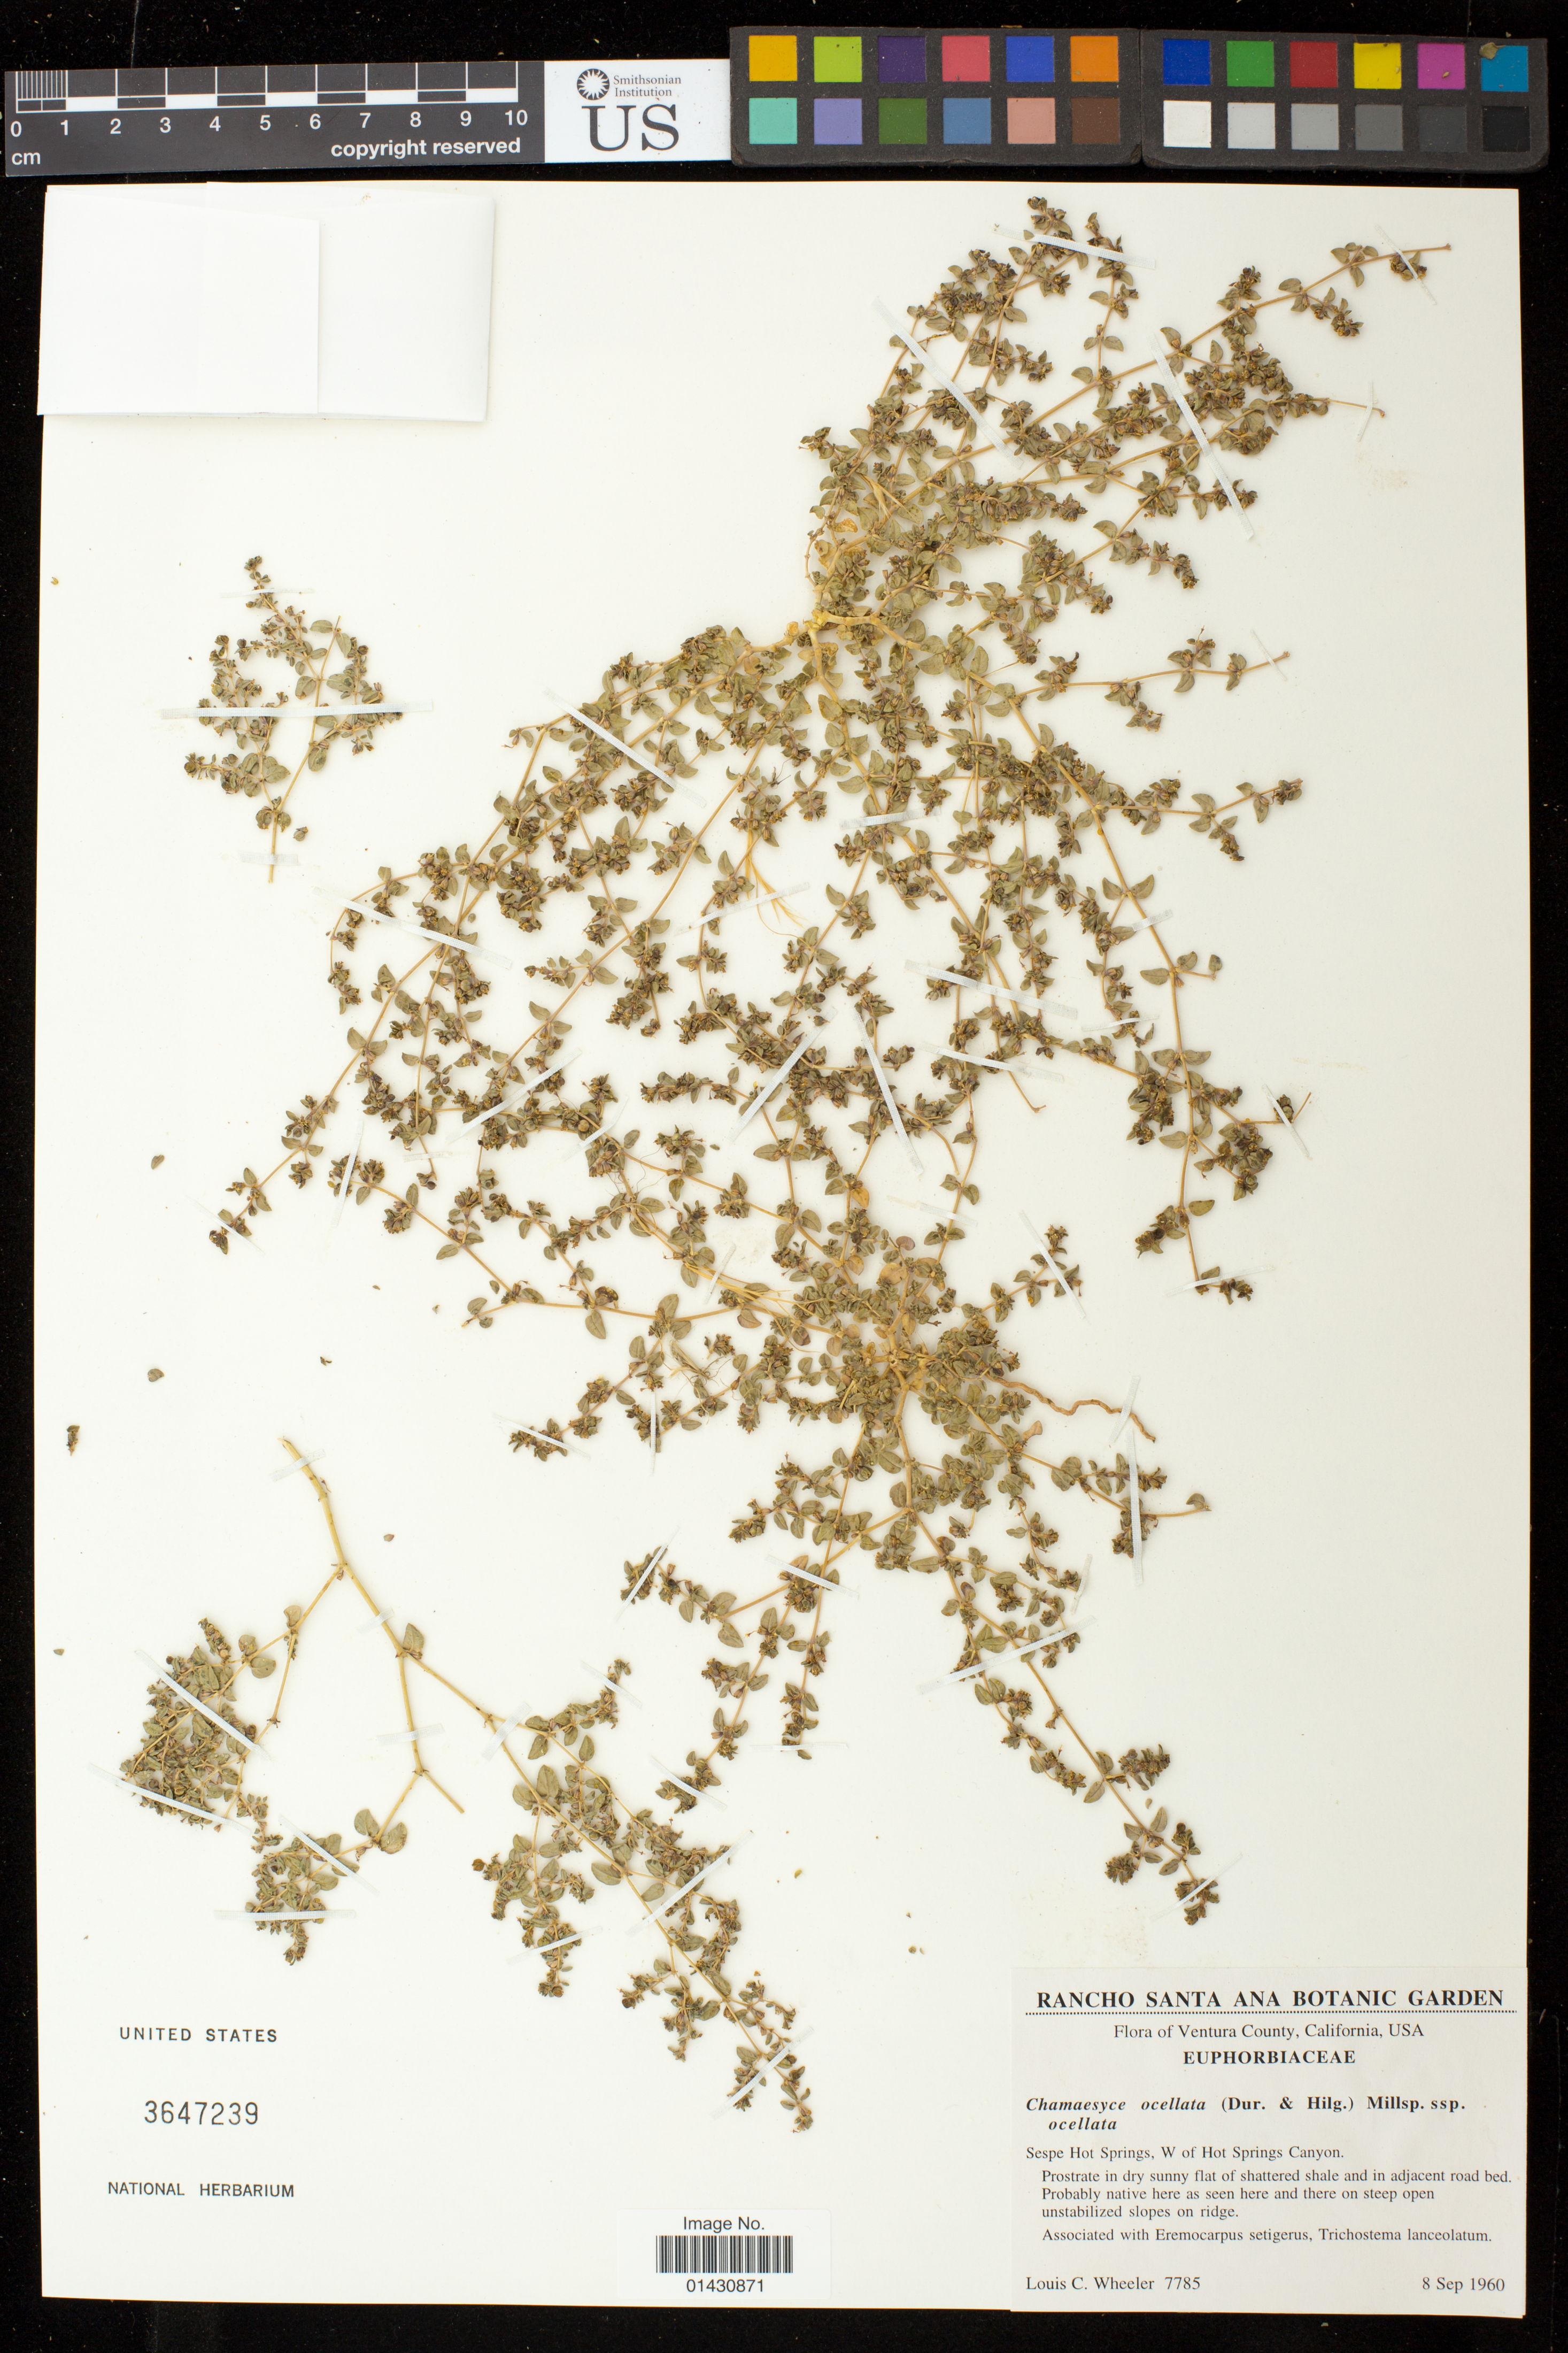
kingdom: Plantae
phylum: Tracheophyta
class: Magnoliopsida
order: Malpighiales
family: Euphorbiaceae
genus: Euphorbia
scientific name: Euphorbia ocellata subsp. ocellata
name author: Durand & Hilg.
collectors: L. C. Wheeler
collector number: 7785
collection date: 1960-09-08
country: United States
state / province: California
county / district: Ventura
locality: Sespe Hot Springs, W of Hot Springs Canyon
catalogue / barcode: US 3647239